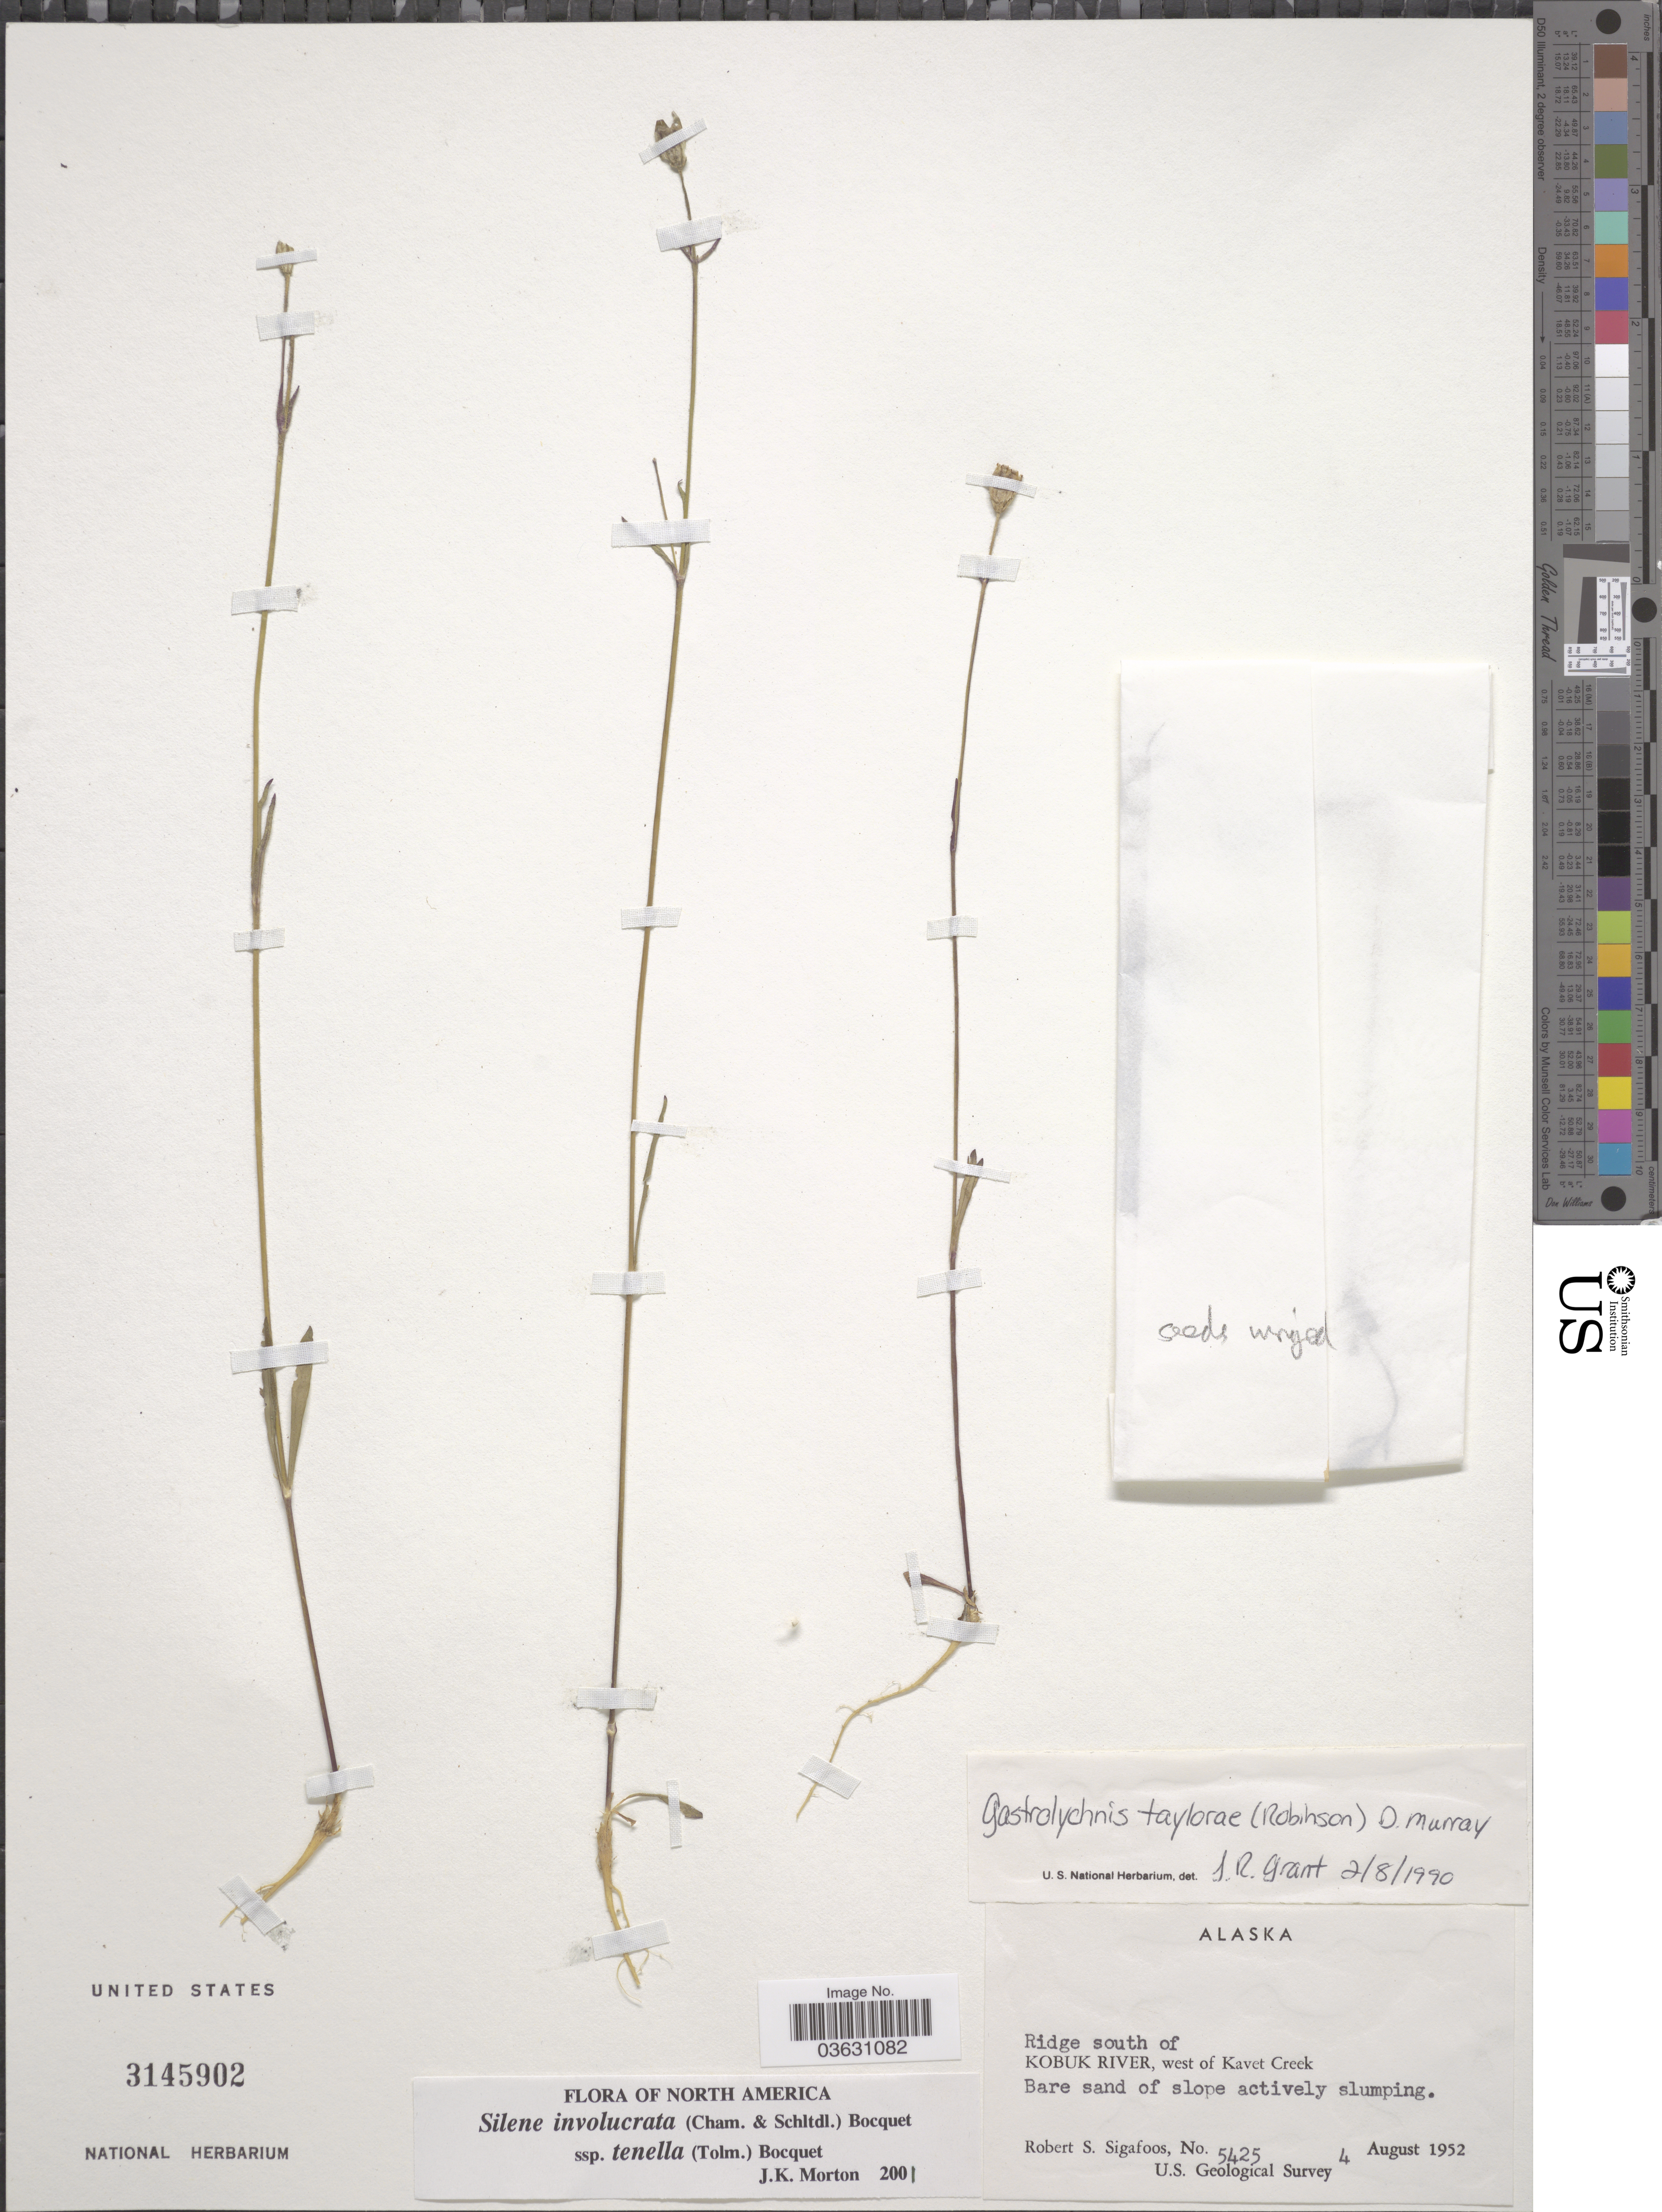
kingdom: Plantae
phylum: Tracheophyta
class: Magnoliopsida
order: Caryophyllales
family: Caryophyllaceae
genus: Silene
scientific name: Silene involucrata subsp. tenella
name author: (Tolm.) Bocquet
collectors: R. Sigafoos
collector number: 5425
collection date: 1952-08-04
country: United States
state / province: Alaska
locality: Ridge south of Kobuk River, west of Kavet Creek.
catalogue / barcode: US 3145902